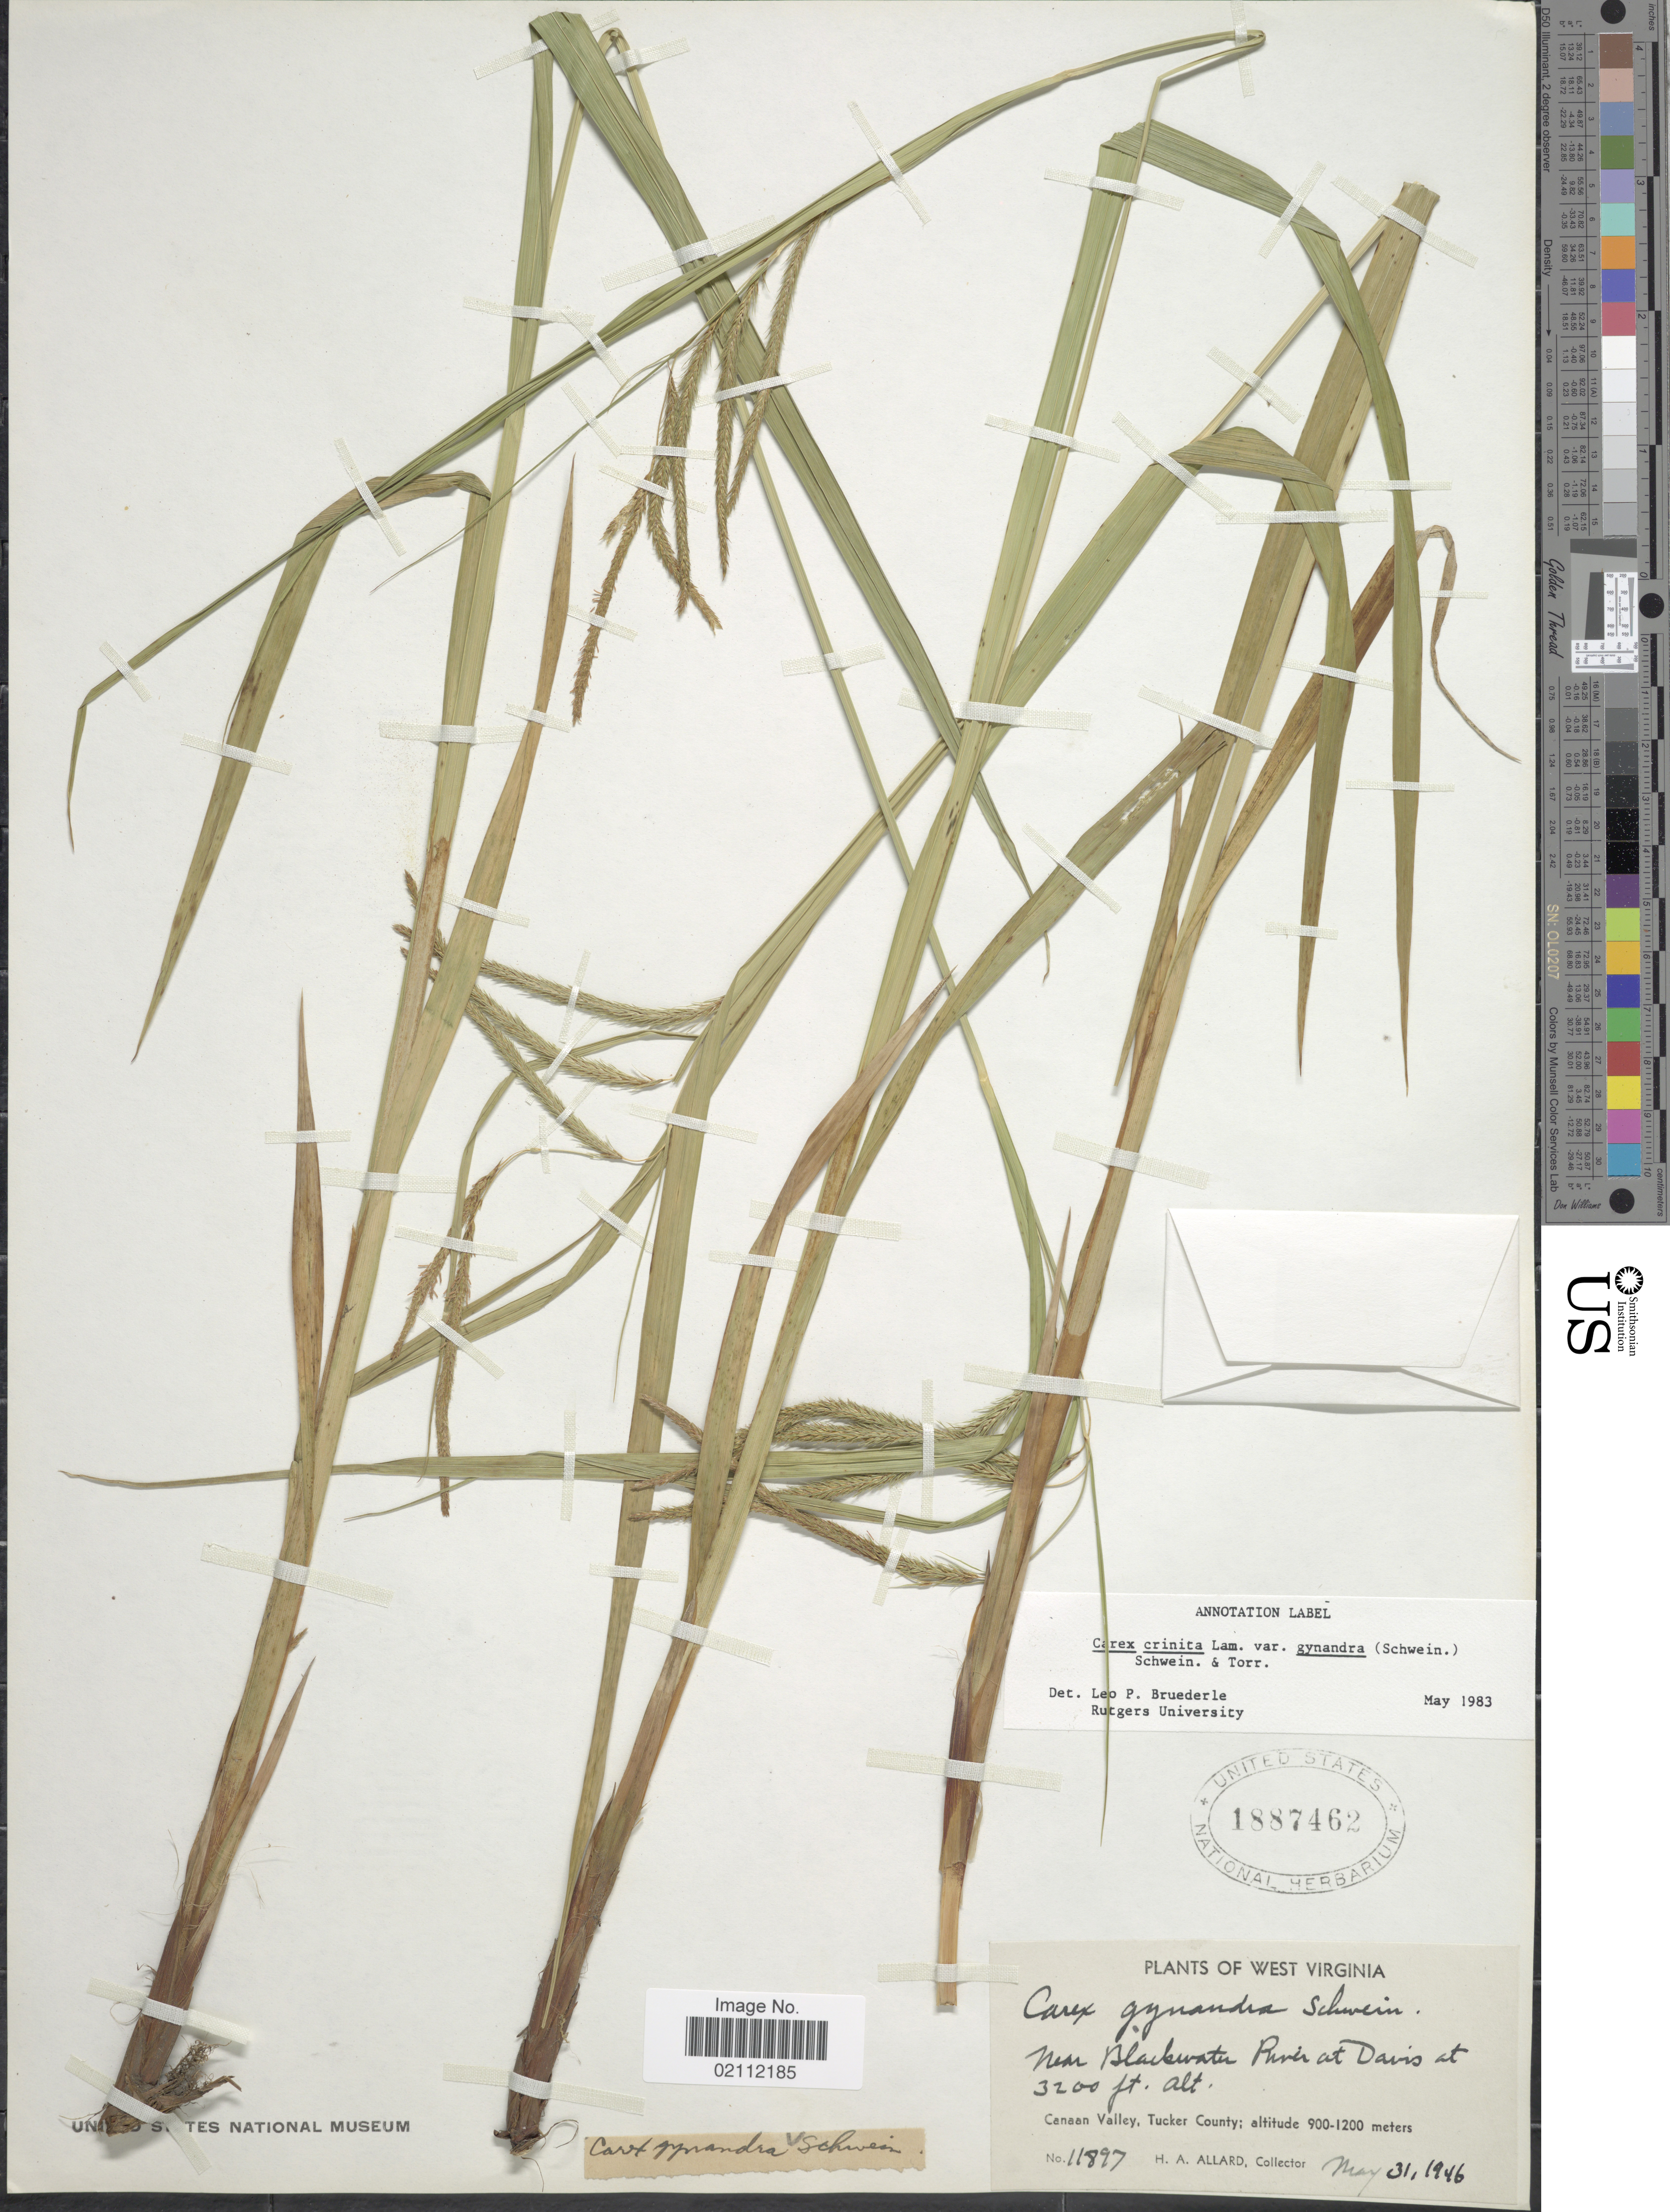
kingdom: Plantae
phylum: Tracheophyta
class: Liliopsida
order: Poales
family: Cyperaceae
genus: Carex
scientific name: Carex gynandra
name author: Schwein.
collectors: H. A. Allard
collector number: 11897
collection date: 1946-05-31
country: United States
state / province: West Virginia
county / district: Tucker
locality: Near Blackwater River at Davis. Canaan Valley, Tucker County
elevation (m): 975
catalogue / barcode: US 1887462